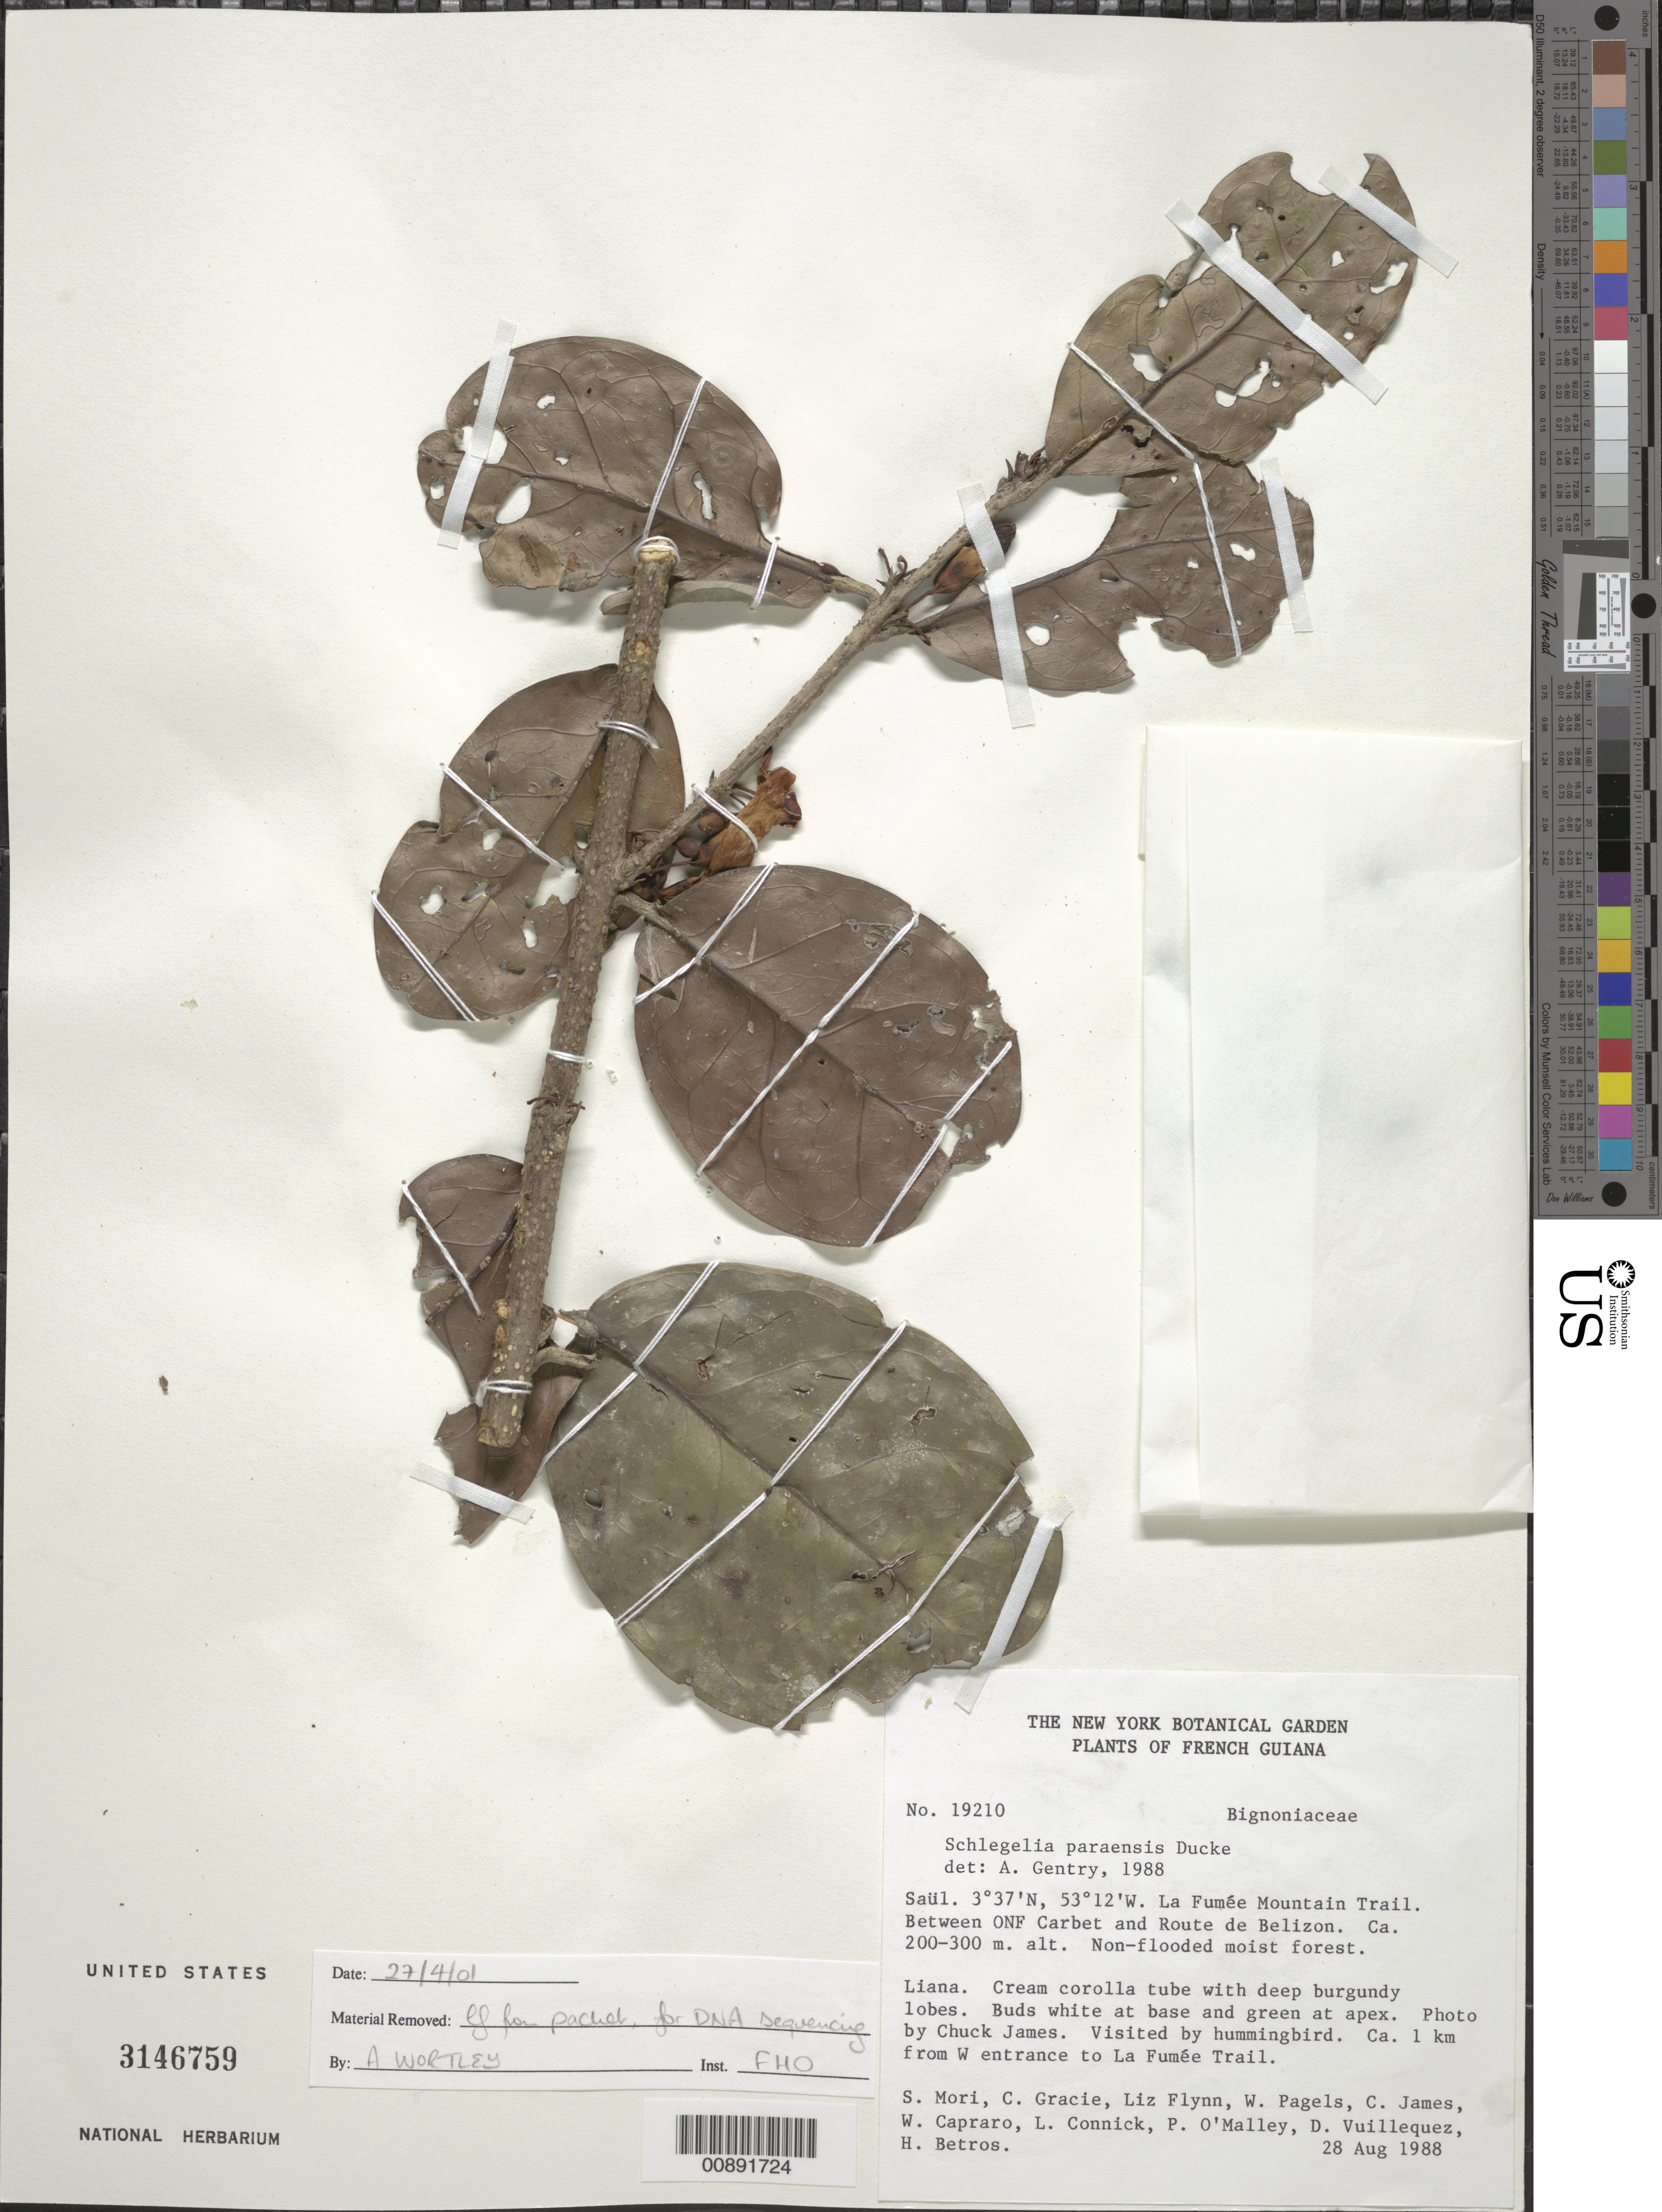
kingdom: Plantae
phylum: Tracheophyta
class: Magnoliopsida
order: Lamiales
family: Schlegeliaceae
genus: Schlegelia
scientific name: Schlegelia paraensis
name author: Ducke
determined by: Gentry, A. H.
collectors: S. Mori, C. A. Gracie, L. Flynn, W. Pagels, C. James, W. Capraro & L. Connick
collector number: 19210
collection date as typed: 28-Aug-88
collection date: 1988-08-28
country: French Guiana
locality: Saül, La Fumee Mountain Trail, ca 1km from W entrance; between ONF Carbe and Route de Belizon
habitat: Non-flooded moist forest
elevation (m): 200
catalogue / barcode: US 3146759